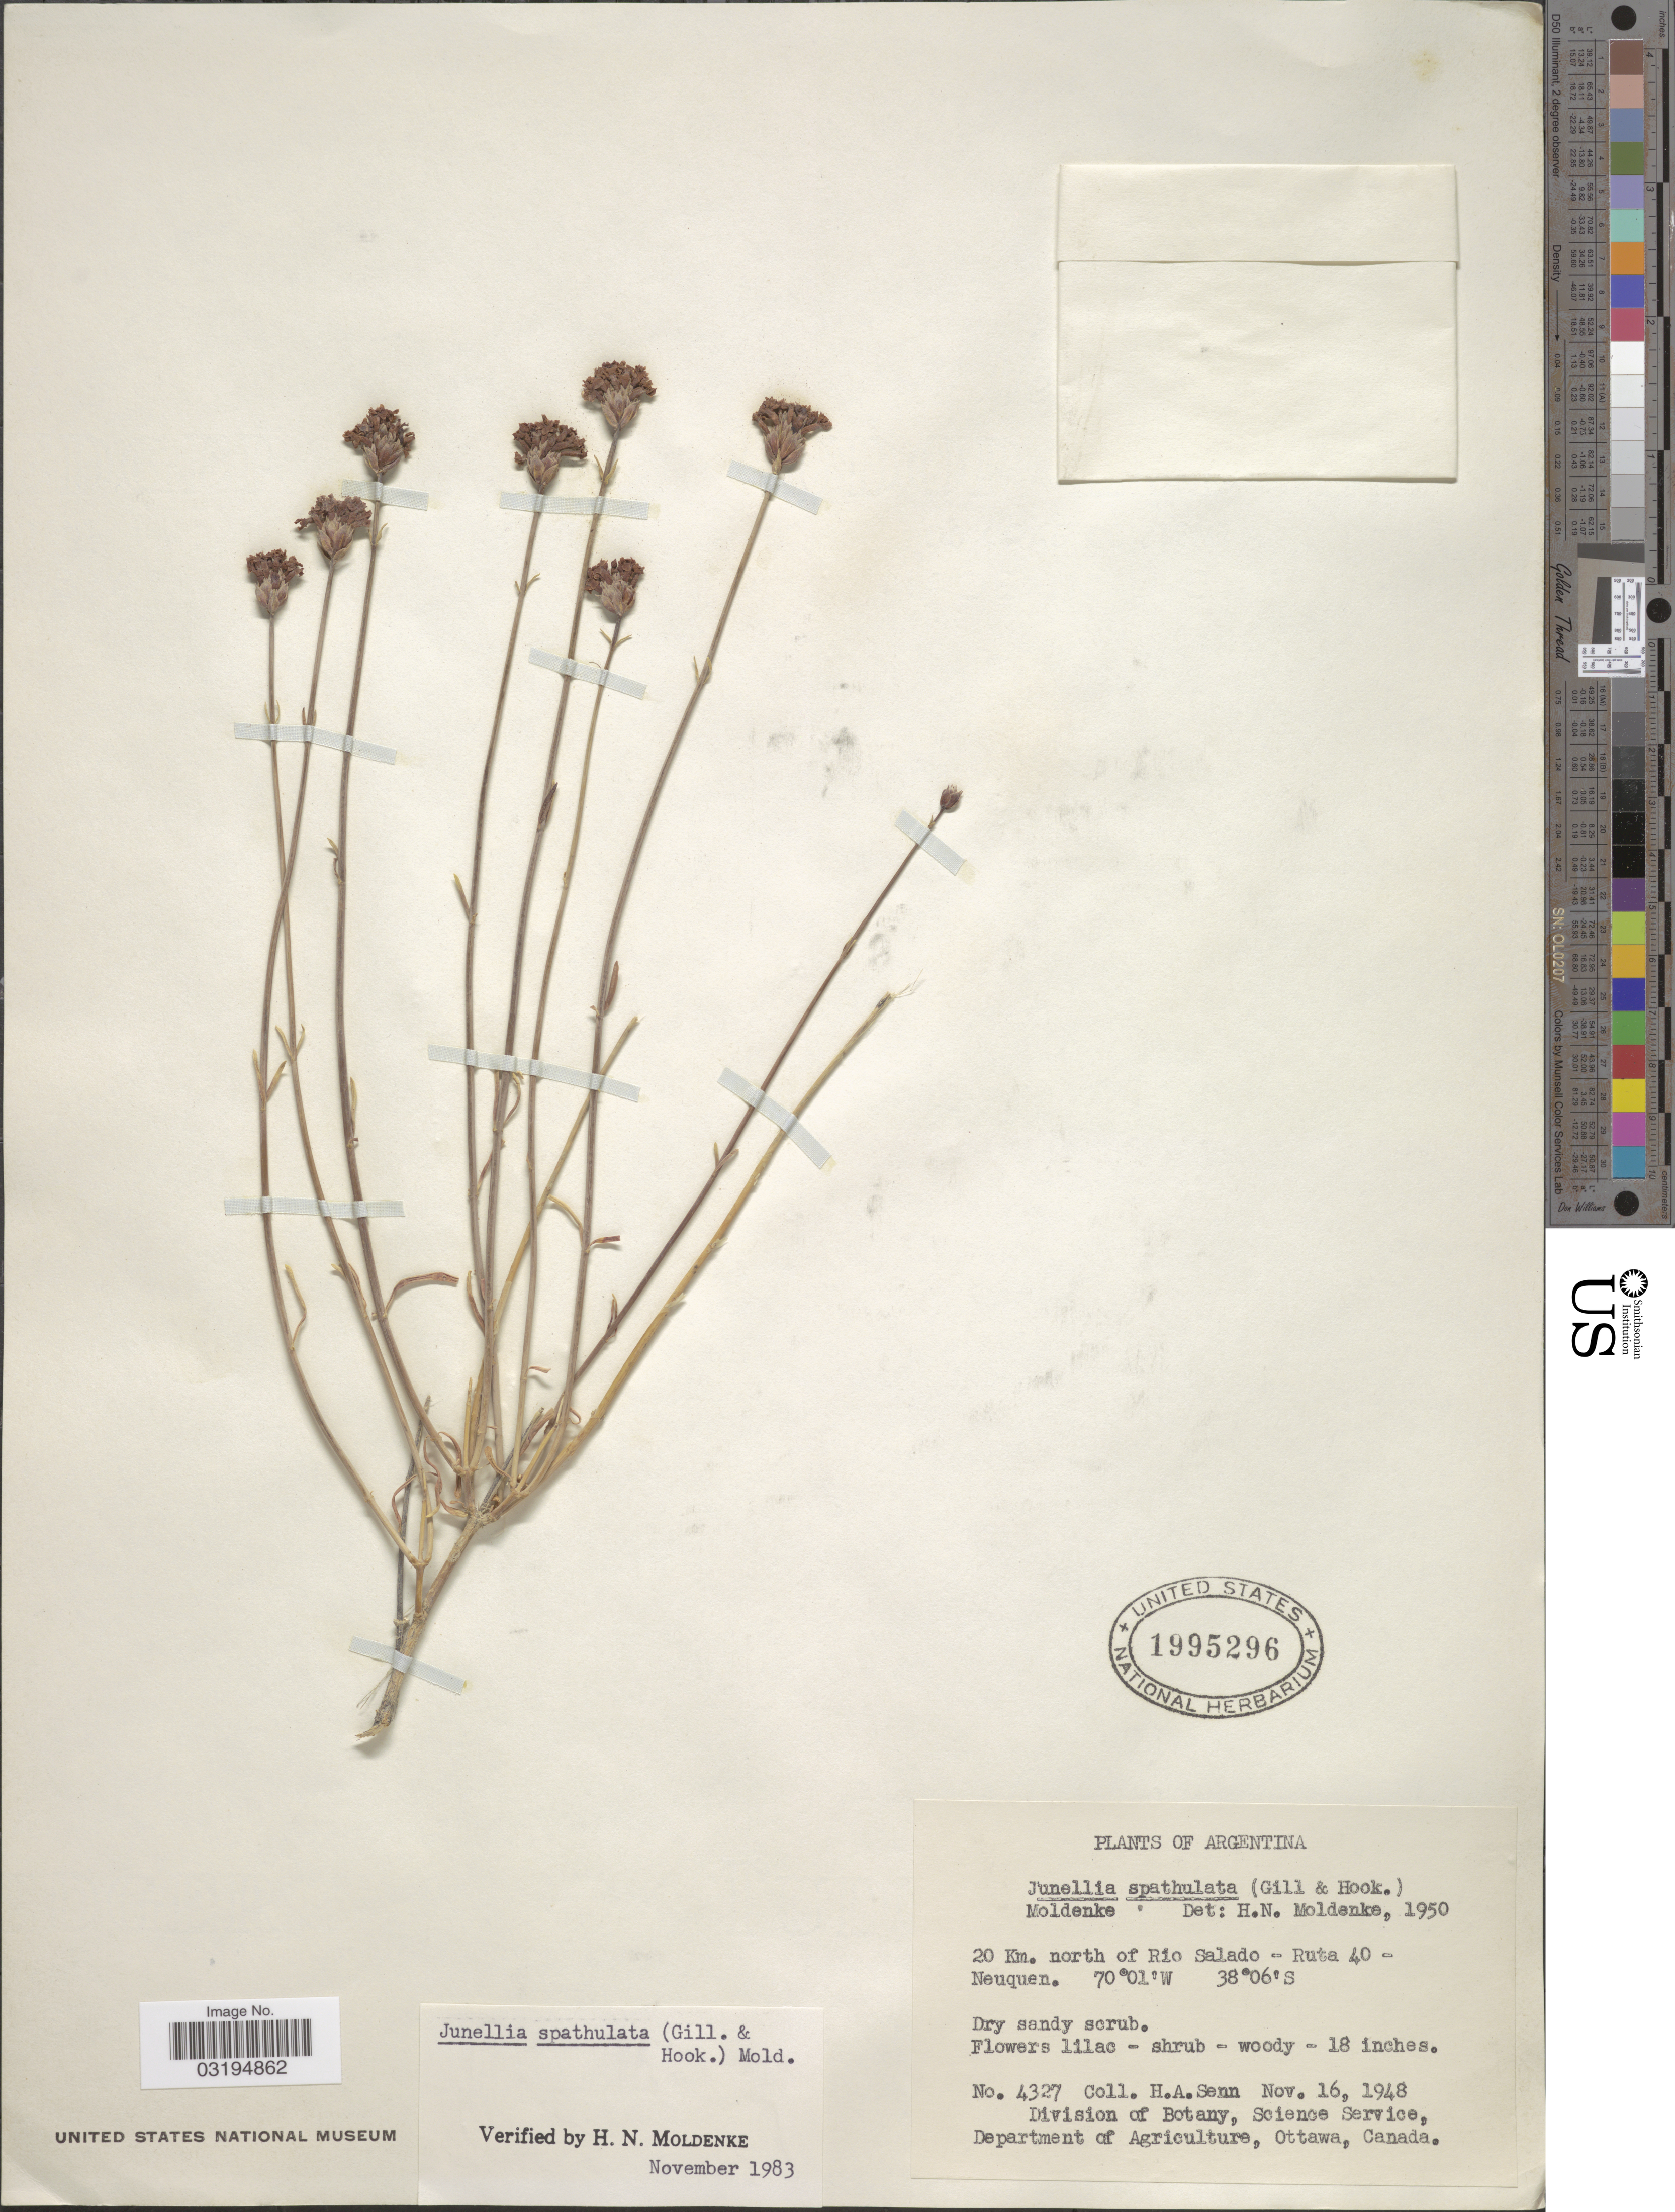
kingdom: Plantae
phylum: Tracheophyta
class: Magnoliopsida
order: Lamiales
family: Verbenaceae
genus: Junellia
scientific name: Junellia spathulata var. spathulata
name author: (Gillies & Hook.) Moldenke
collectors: H. Senn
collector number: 4327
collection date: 1948-11-16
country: Argentina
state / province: Neuquen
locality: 20 Km. north of Rio Salado - Ruta 40 - Neuquen.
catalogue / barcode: US 1995296